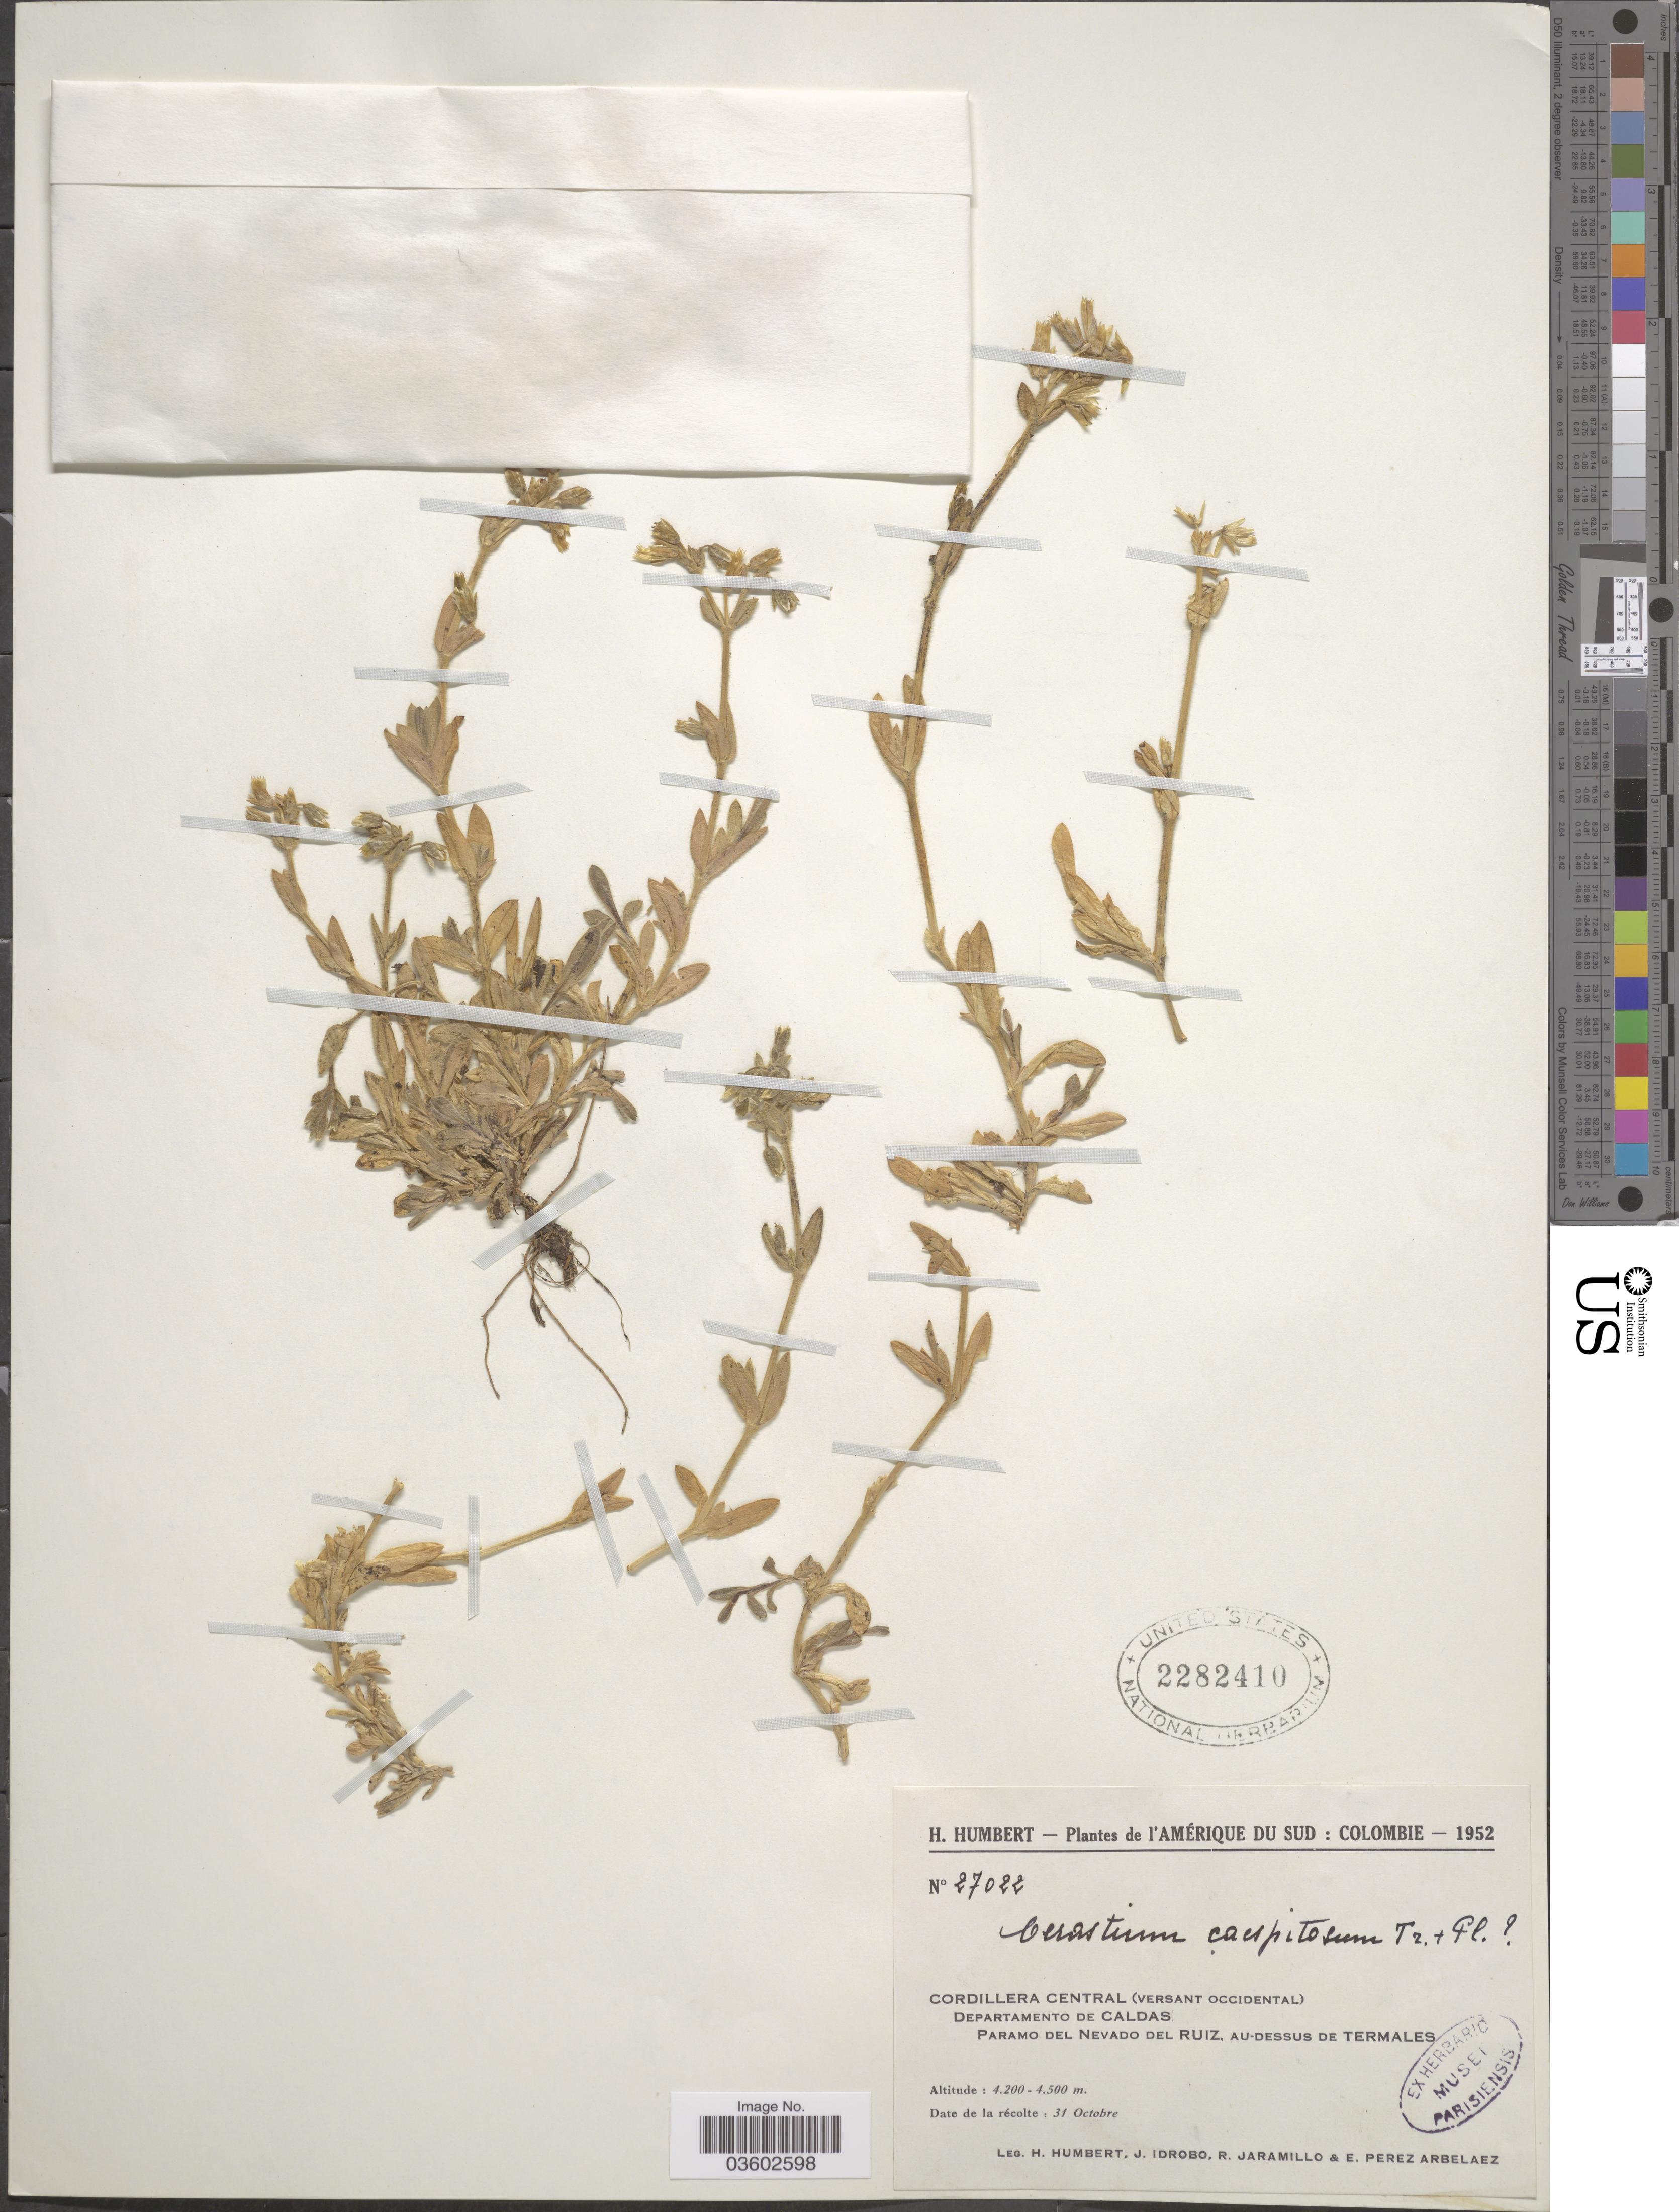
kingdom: Plantae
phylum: Tracheophyta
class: Magnoliopsida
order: Caryophyllales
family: Caryophyllaceae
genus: Cerastium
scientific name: Cerastium caespitosum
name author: Rchb. & Kit.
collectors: H. Humbert, J. M. Idrobo, R. Jaramillo & E. Pérez Arbeláez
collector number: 27022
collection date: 1952-10-31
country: Colombia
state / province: Caldas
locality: Cordillera Central (versant Occidental) Departamento de Caldas. Paramo del Nevado del Ruiz, Au-dessus de Termales.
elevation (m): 4200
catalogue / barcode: US 2282410